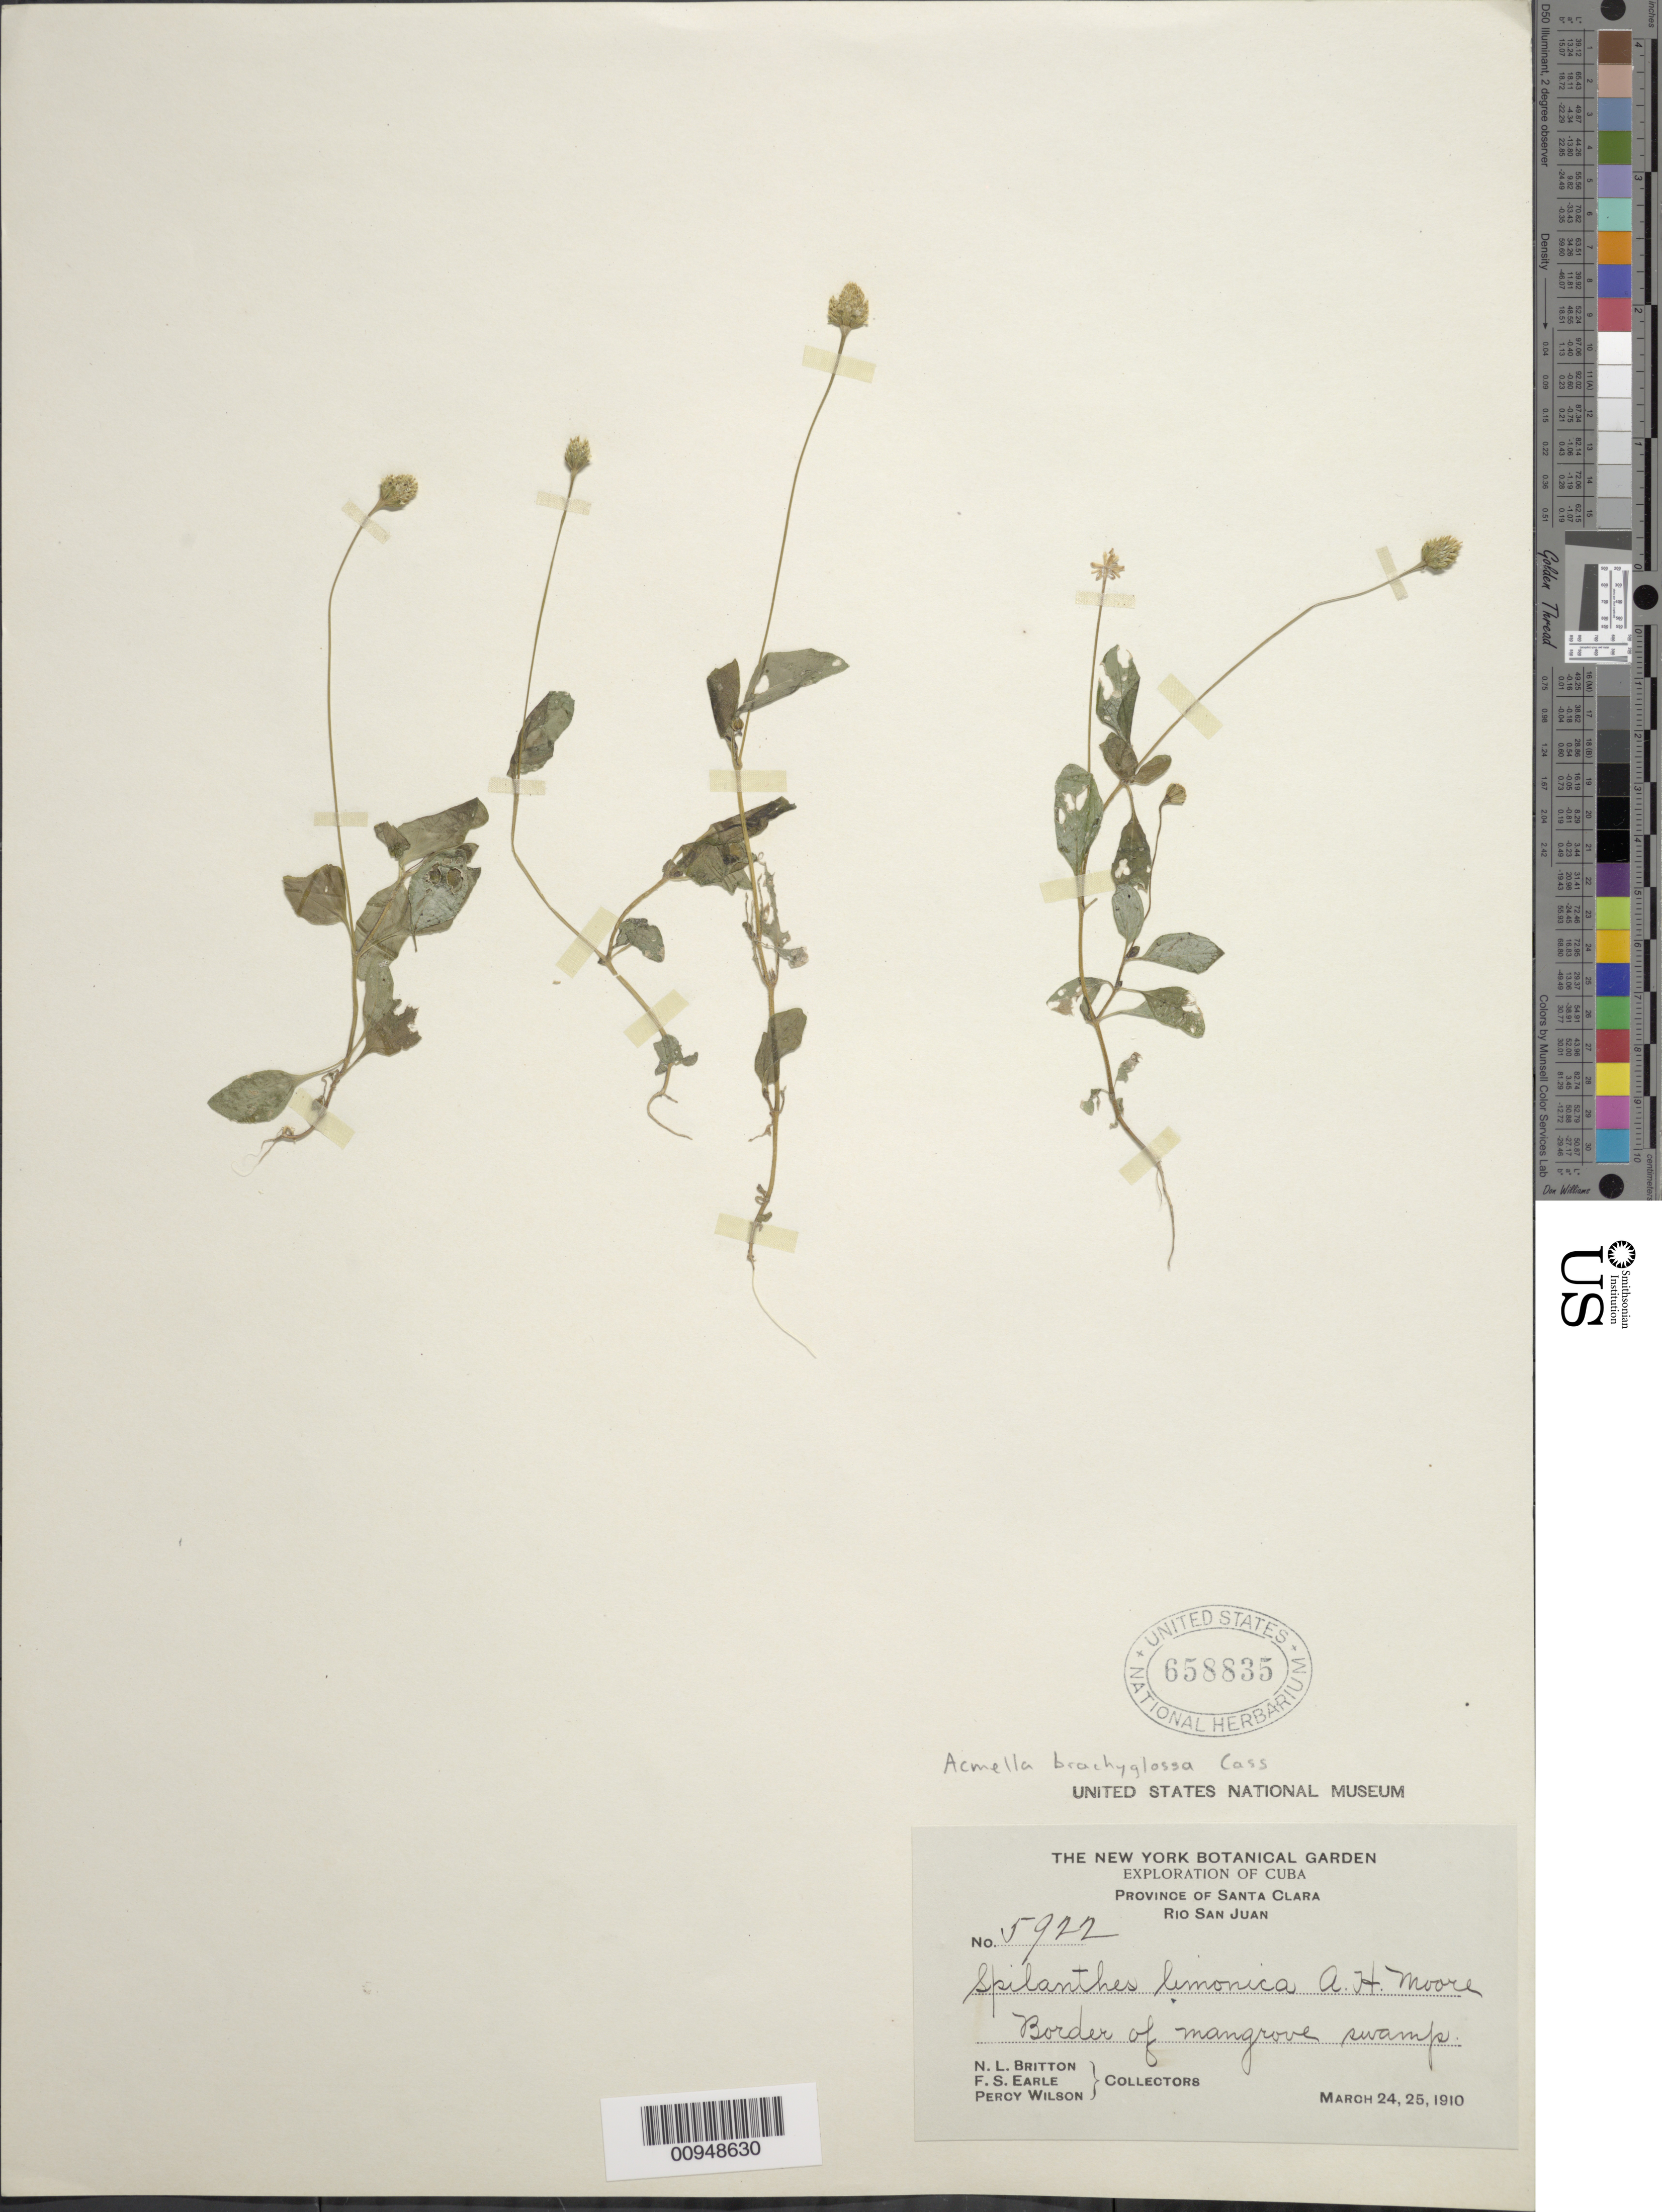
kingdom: Plantae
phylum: Tracheophyta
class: Magnoliopsida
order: Asterales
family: Asteraceae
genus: Acmella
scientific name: Acmella brachyglossa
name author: Cass.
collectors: N. Britton, F. S. Earle & P. Wilson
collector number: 5922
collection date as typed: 24 Mar 1910 to 25 Mar 1910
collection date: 1910-03-24/1910-03-25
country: Cuba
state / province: Las Villas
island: Cuba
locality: Rio San Juan, mangrove swamp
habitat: Border of mangrove swamp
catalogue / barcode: US 658835